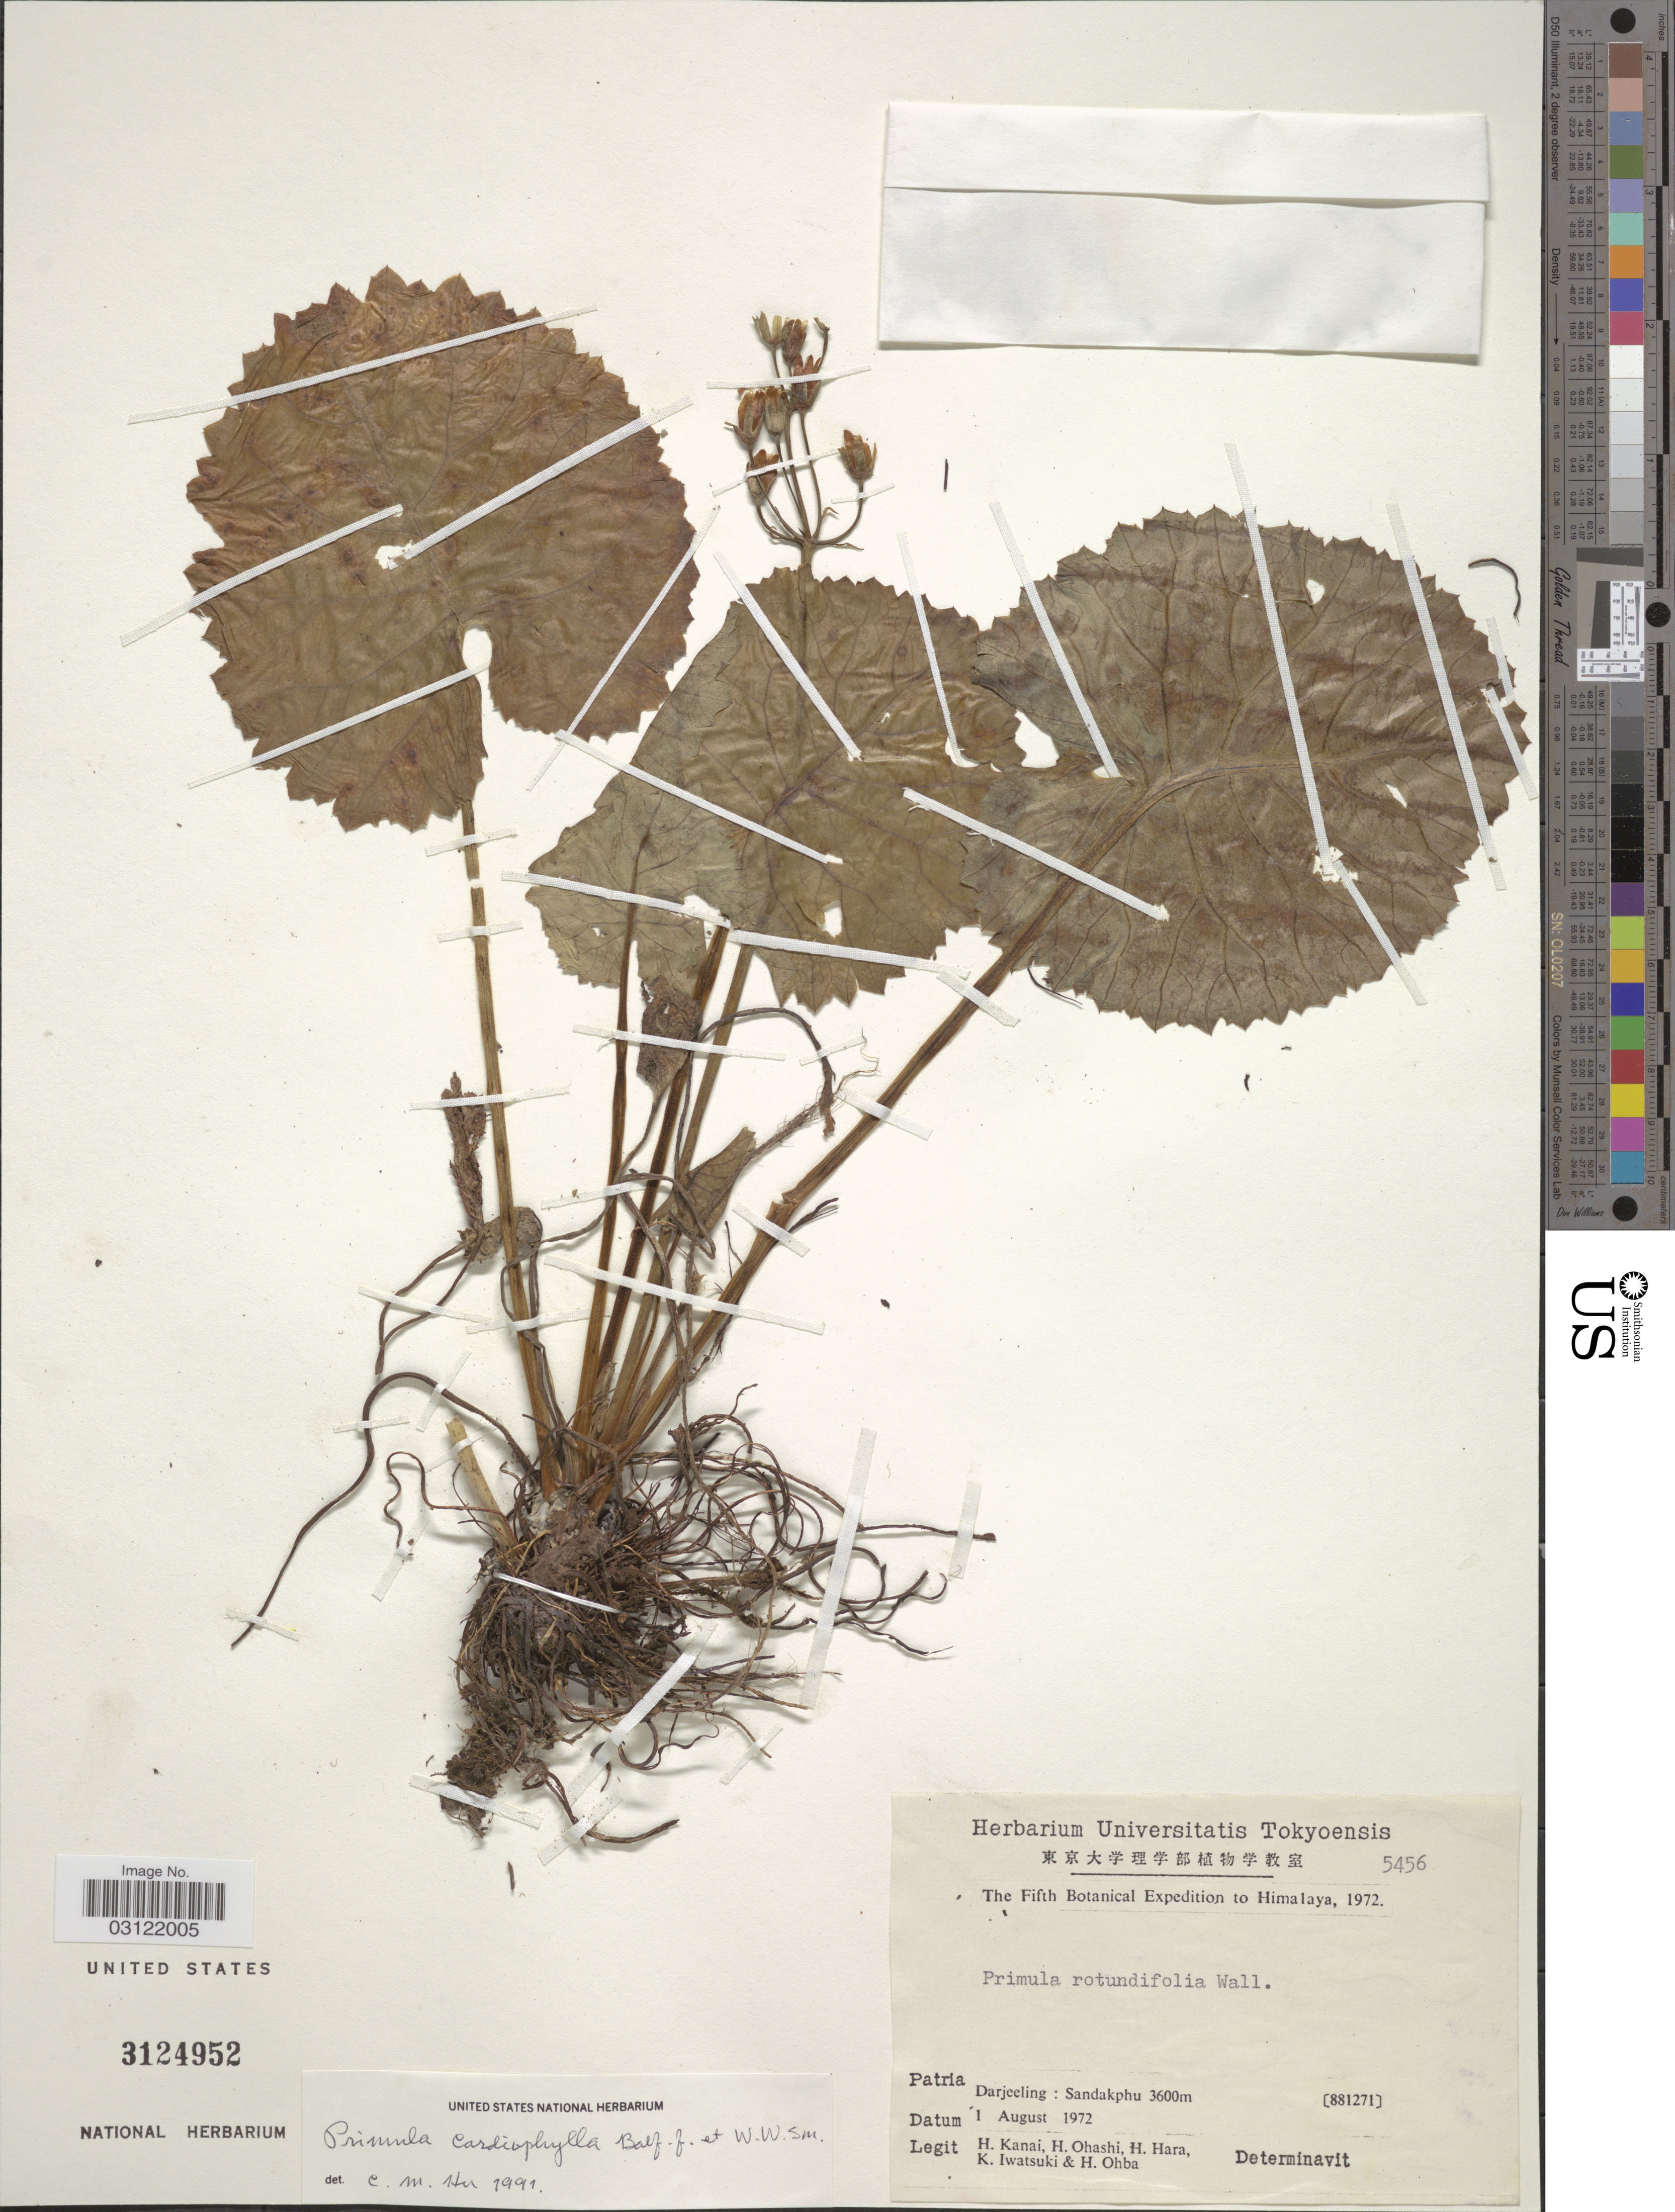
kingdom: Plantae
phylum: Tracheophyta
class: Magnoliopsida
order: Ericales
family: Primulaceae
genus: Primula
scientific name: Primula rotundifolia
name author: Wall.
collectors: H. Kanai, H. Ohashi, H. Hara, K. Iwatsuki & H. Ohba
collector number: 5456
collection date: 1972-08-01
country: India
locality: Himalaya, Darjeeling: Sandakphu.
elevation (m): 3600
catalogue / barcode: US 3124952